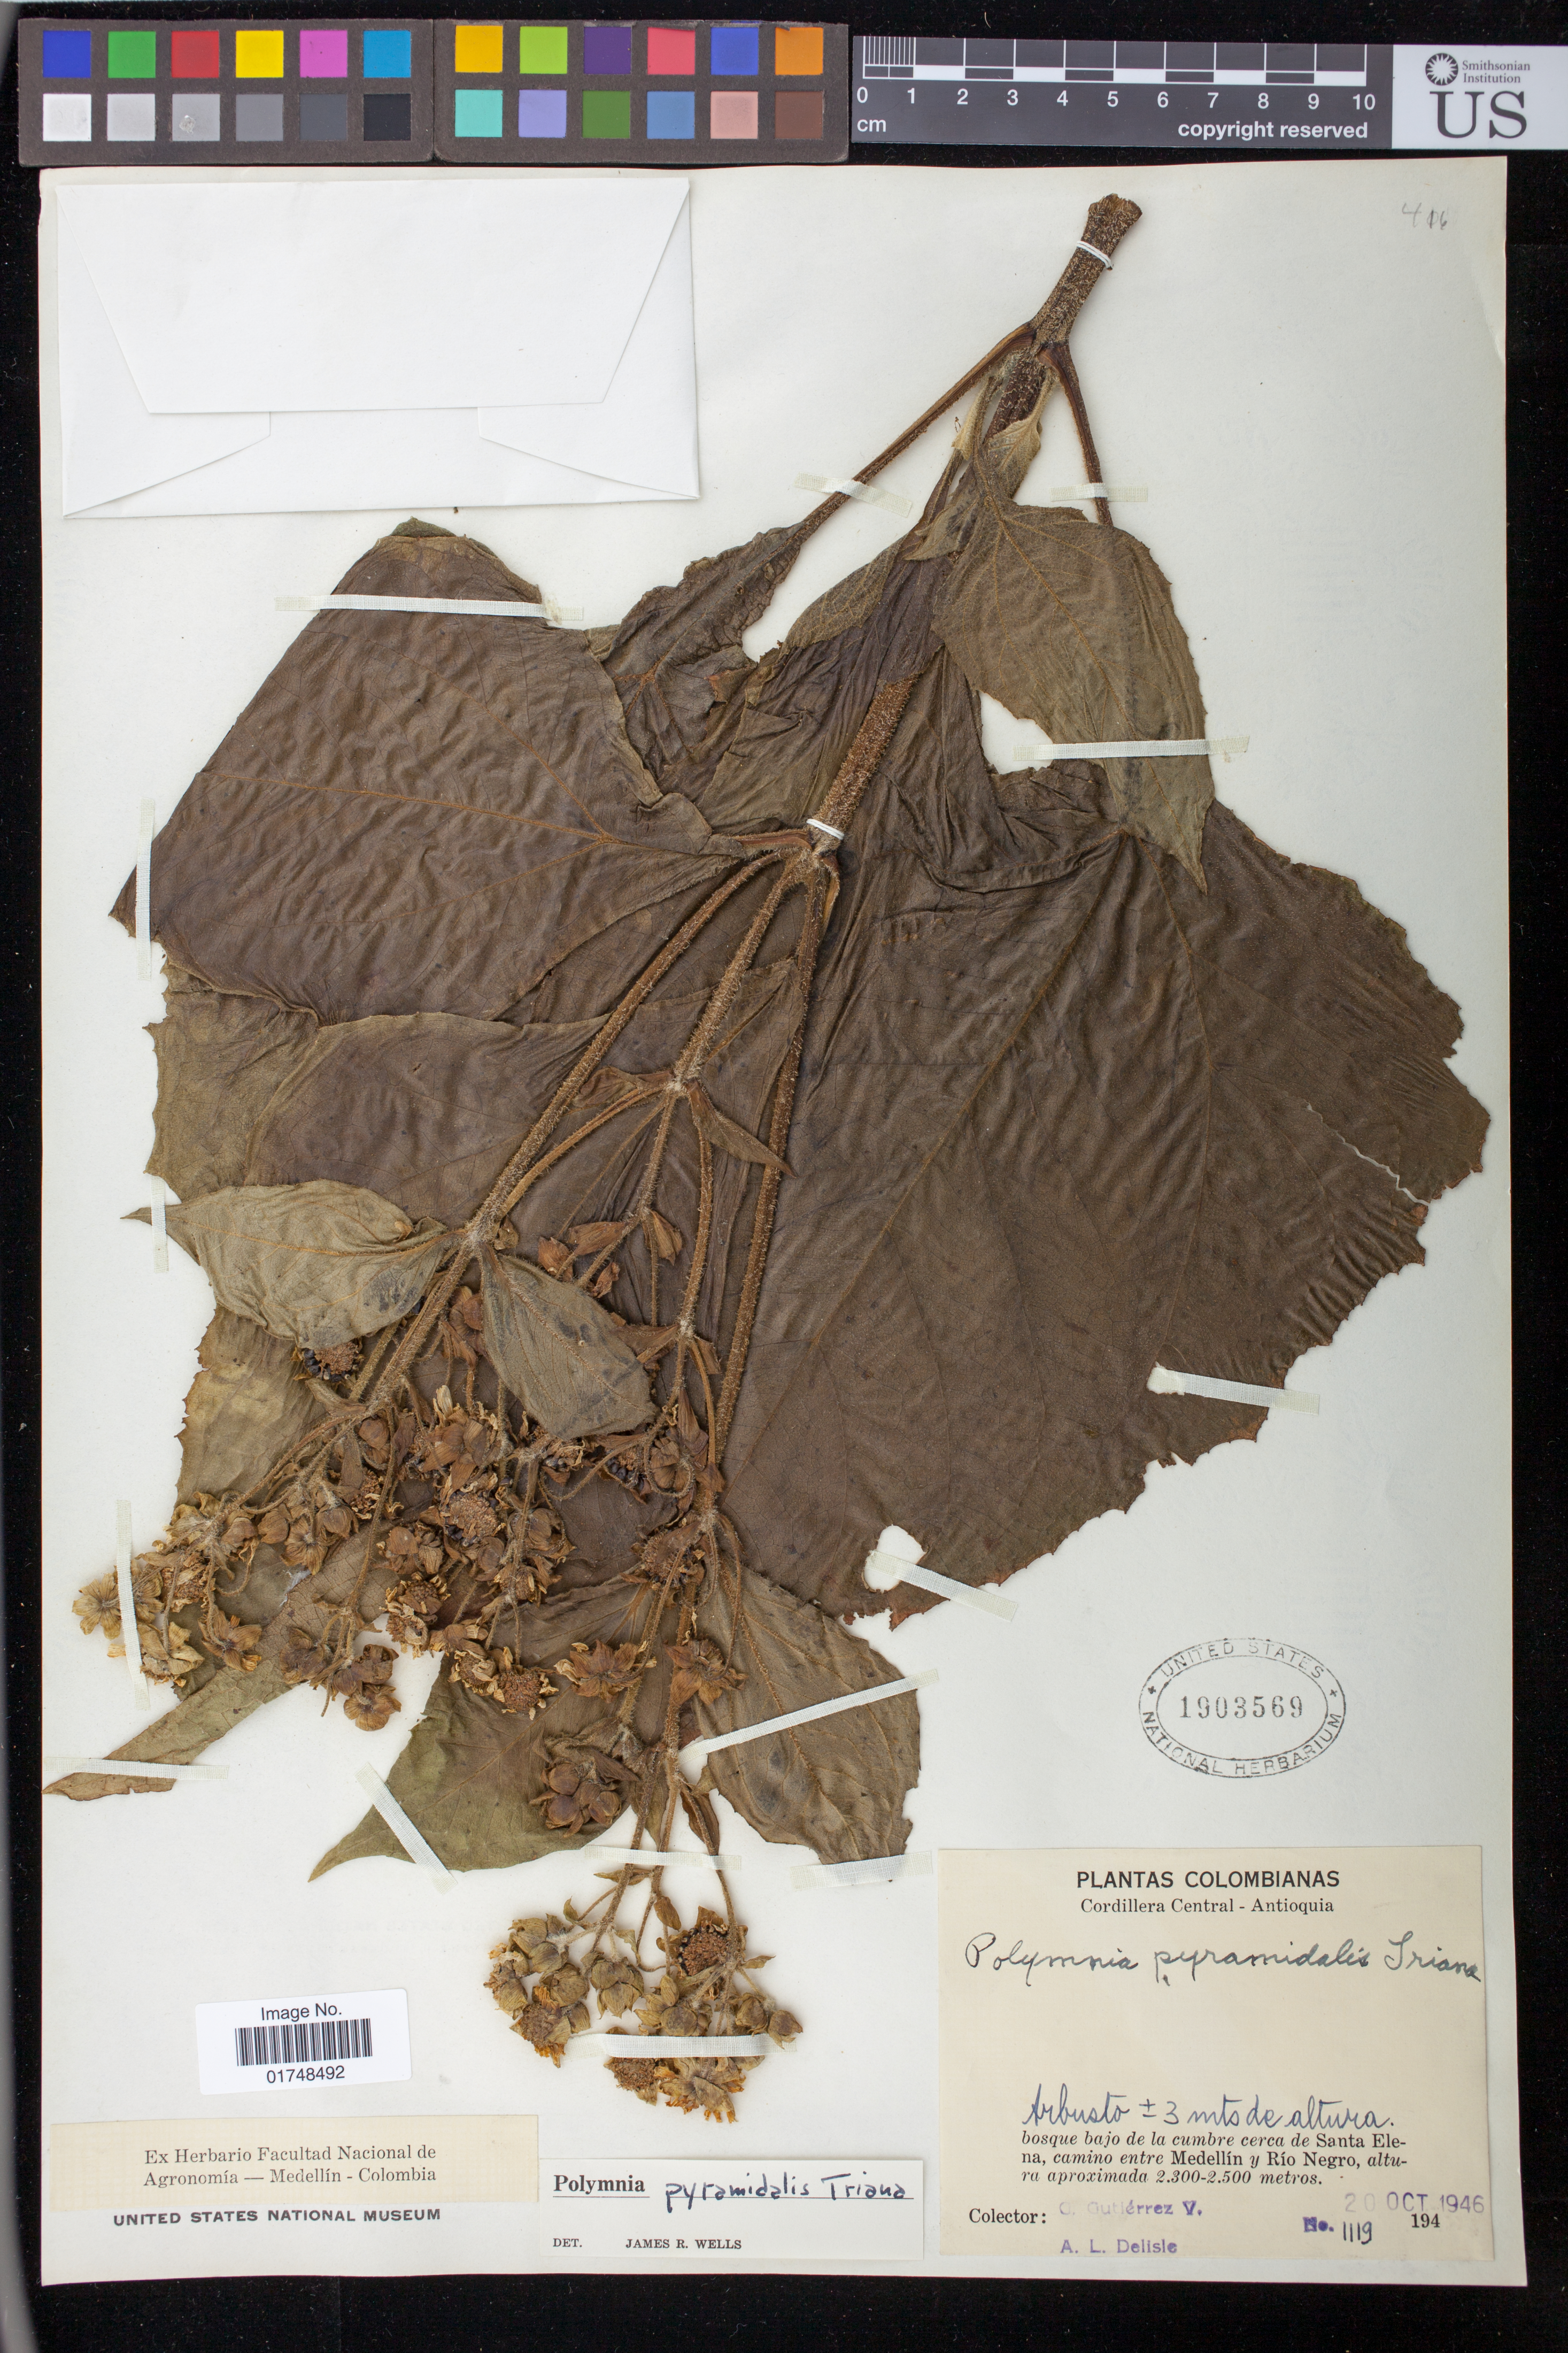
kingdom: Plantae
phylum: Tracheophyta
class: Magnoliopsida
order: Asterales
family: Asteraceae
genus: Smallanthus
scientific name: Smallanthus pyramidalis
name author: (Triana) H. Rob.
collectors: G. Gutiérrez V. & A. Delisle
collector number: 1119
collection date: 1946-10-20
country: Colombia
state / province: Antioquia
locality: Cordillera Central. Cerca de Santa Elena, camino entre Medellin y Rio Negro.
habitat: Bosque bajo de la cumbre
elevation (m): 2300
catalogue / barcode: US 1903569